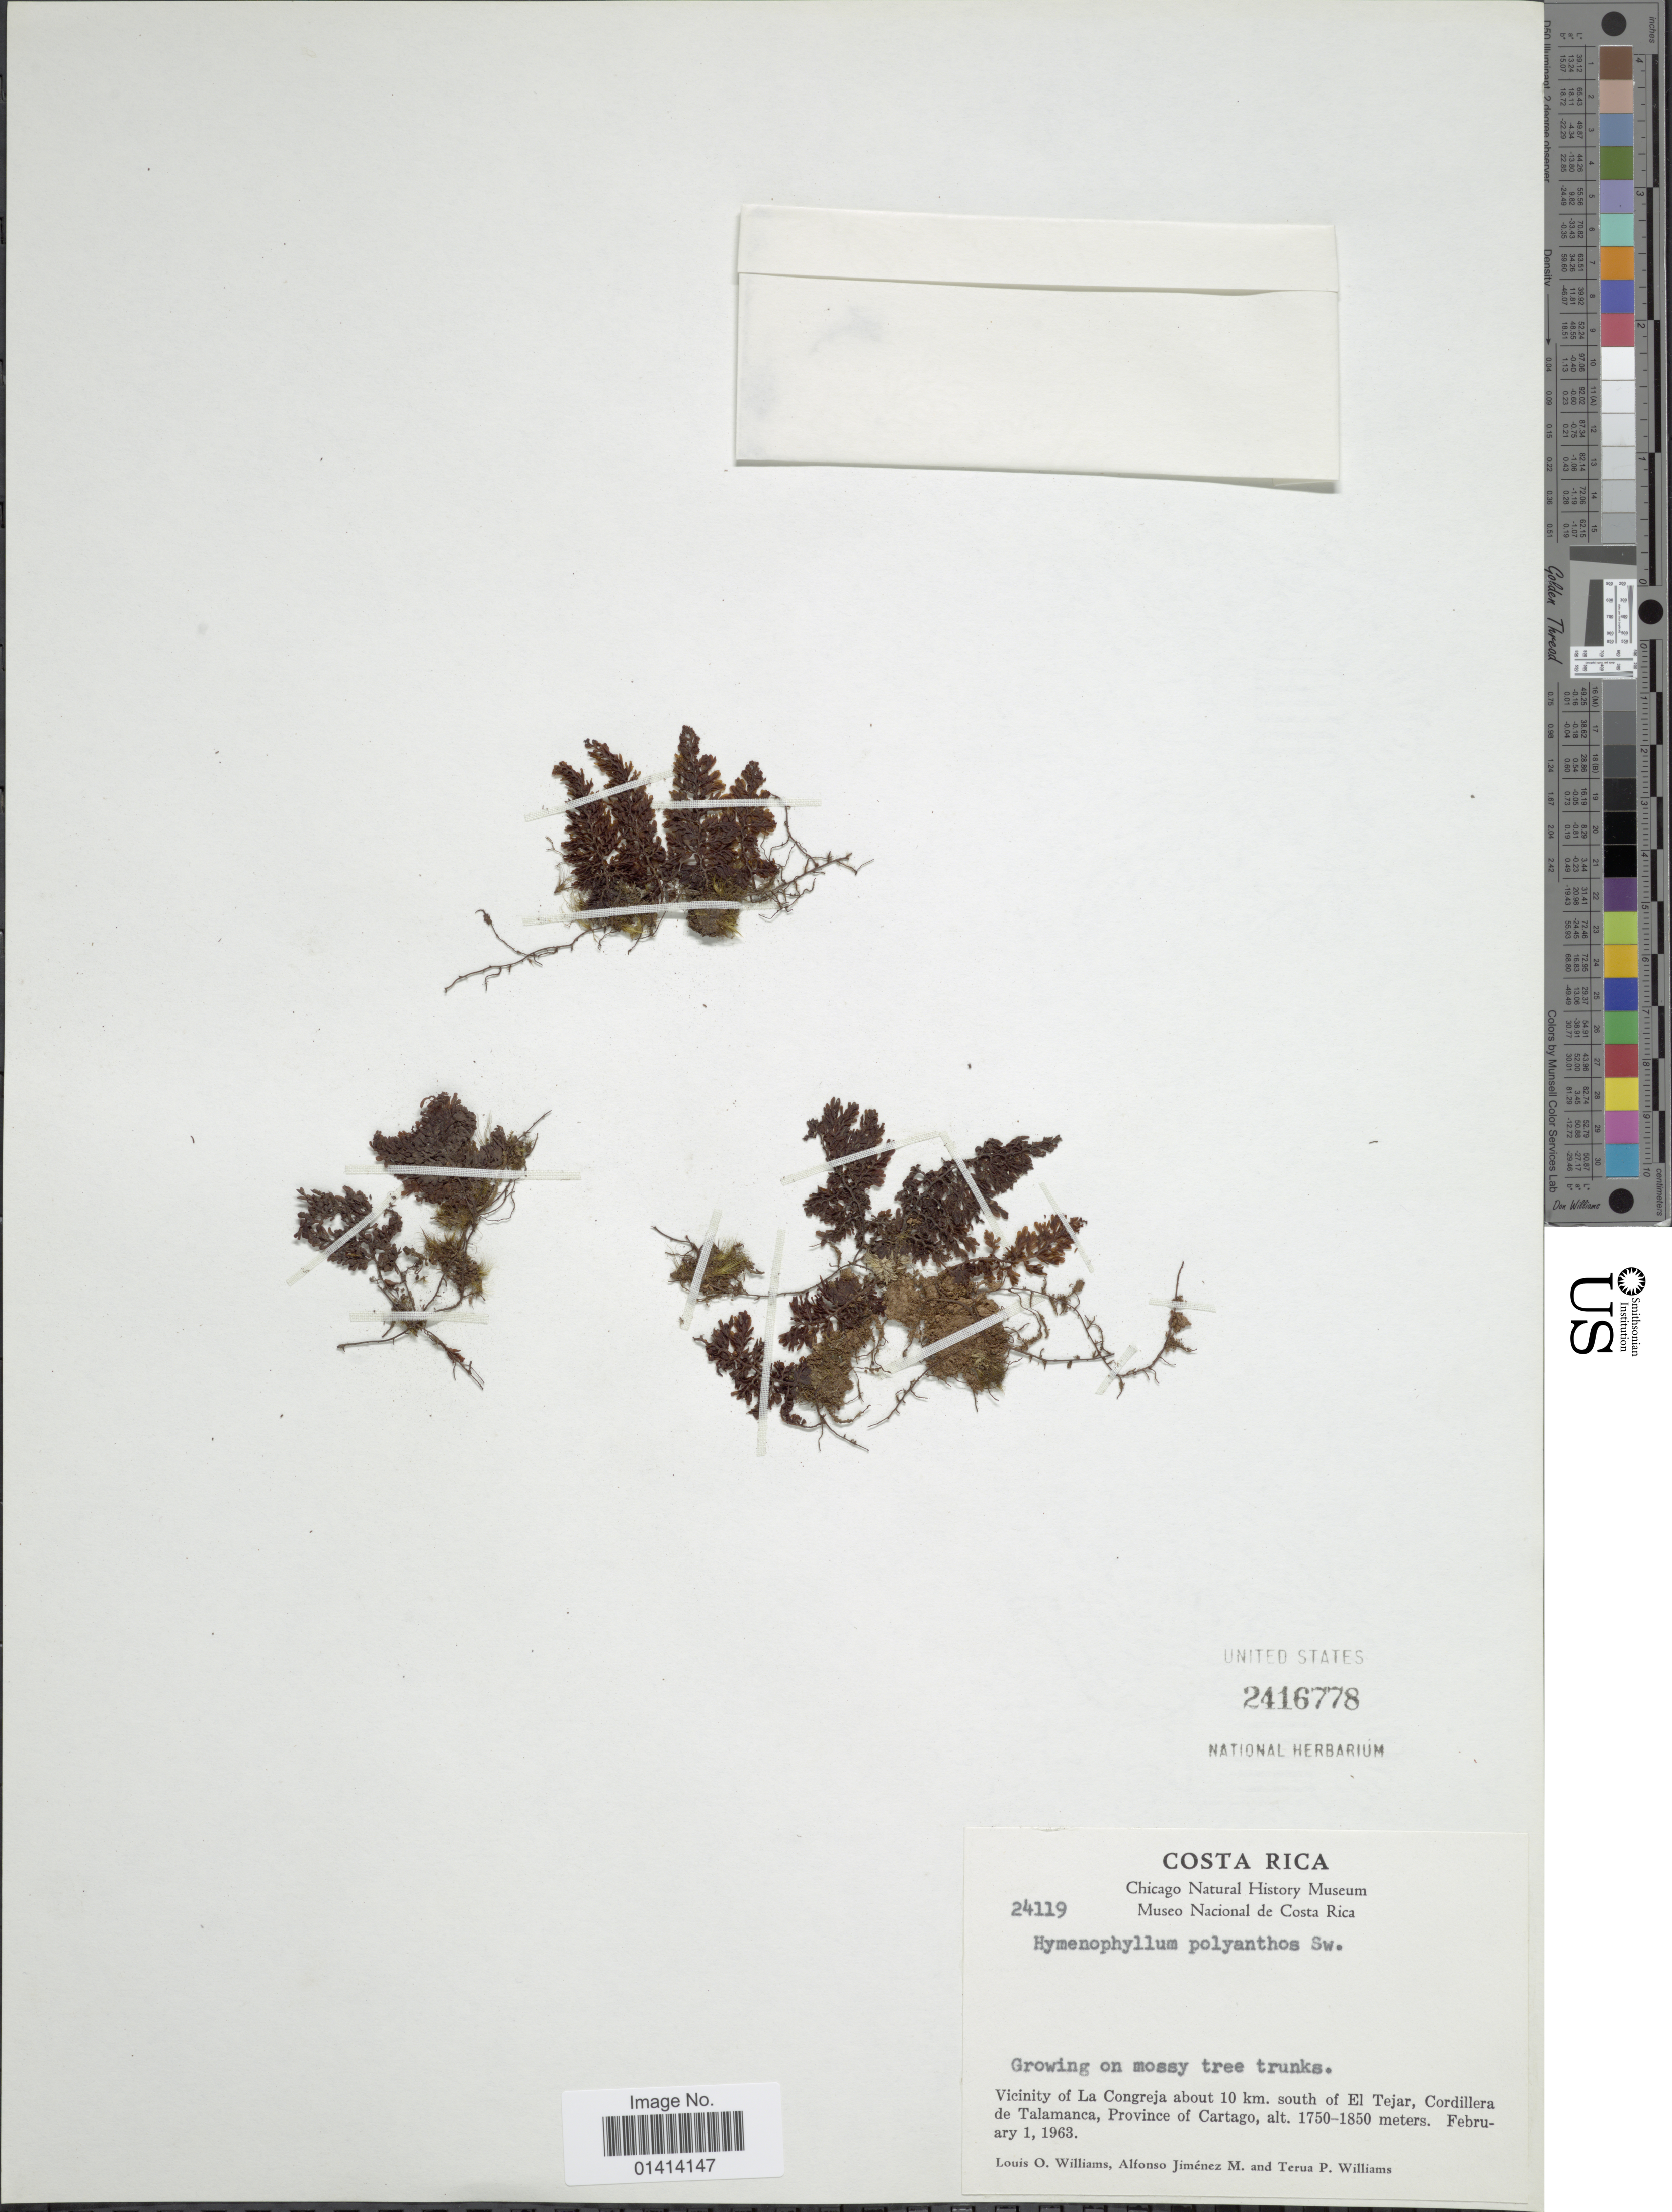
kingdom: Plantae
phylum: Tracheophyta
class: Polypodiopsida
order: Hymenophyllales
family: Hymenophyllaceae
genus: Hymenophyllum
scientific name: Hymenophyllum myriocarpum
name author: Hook.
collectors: L. O. Williams, A. Jiménez M. & T. P. Williams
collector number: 24119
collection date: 1963-02-01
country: Costa Rica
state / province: Cartago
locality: Vicinity of La Congreja about 10 km south of El Tejar, Cordillera de Talmanca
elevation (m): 1750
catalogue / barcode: US 2416778